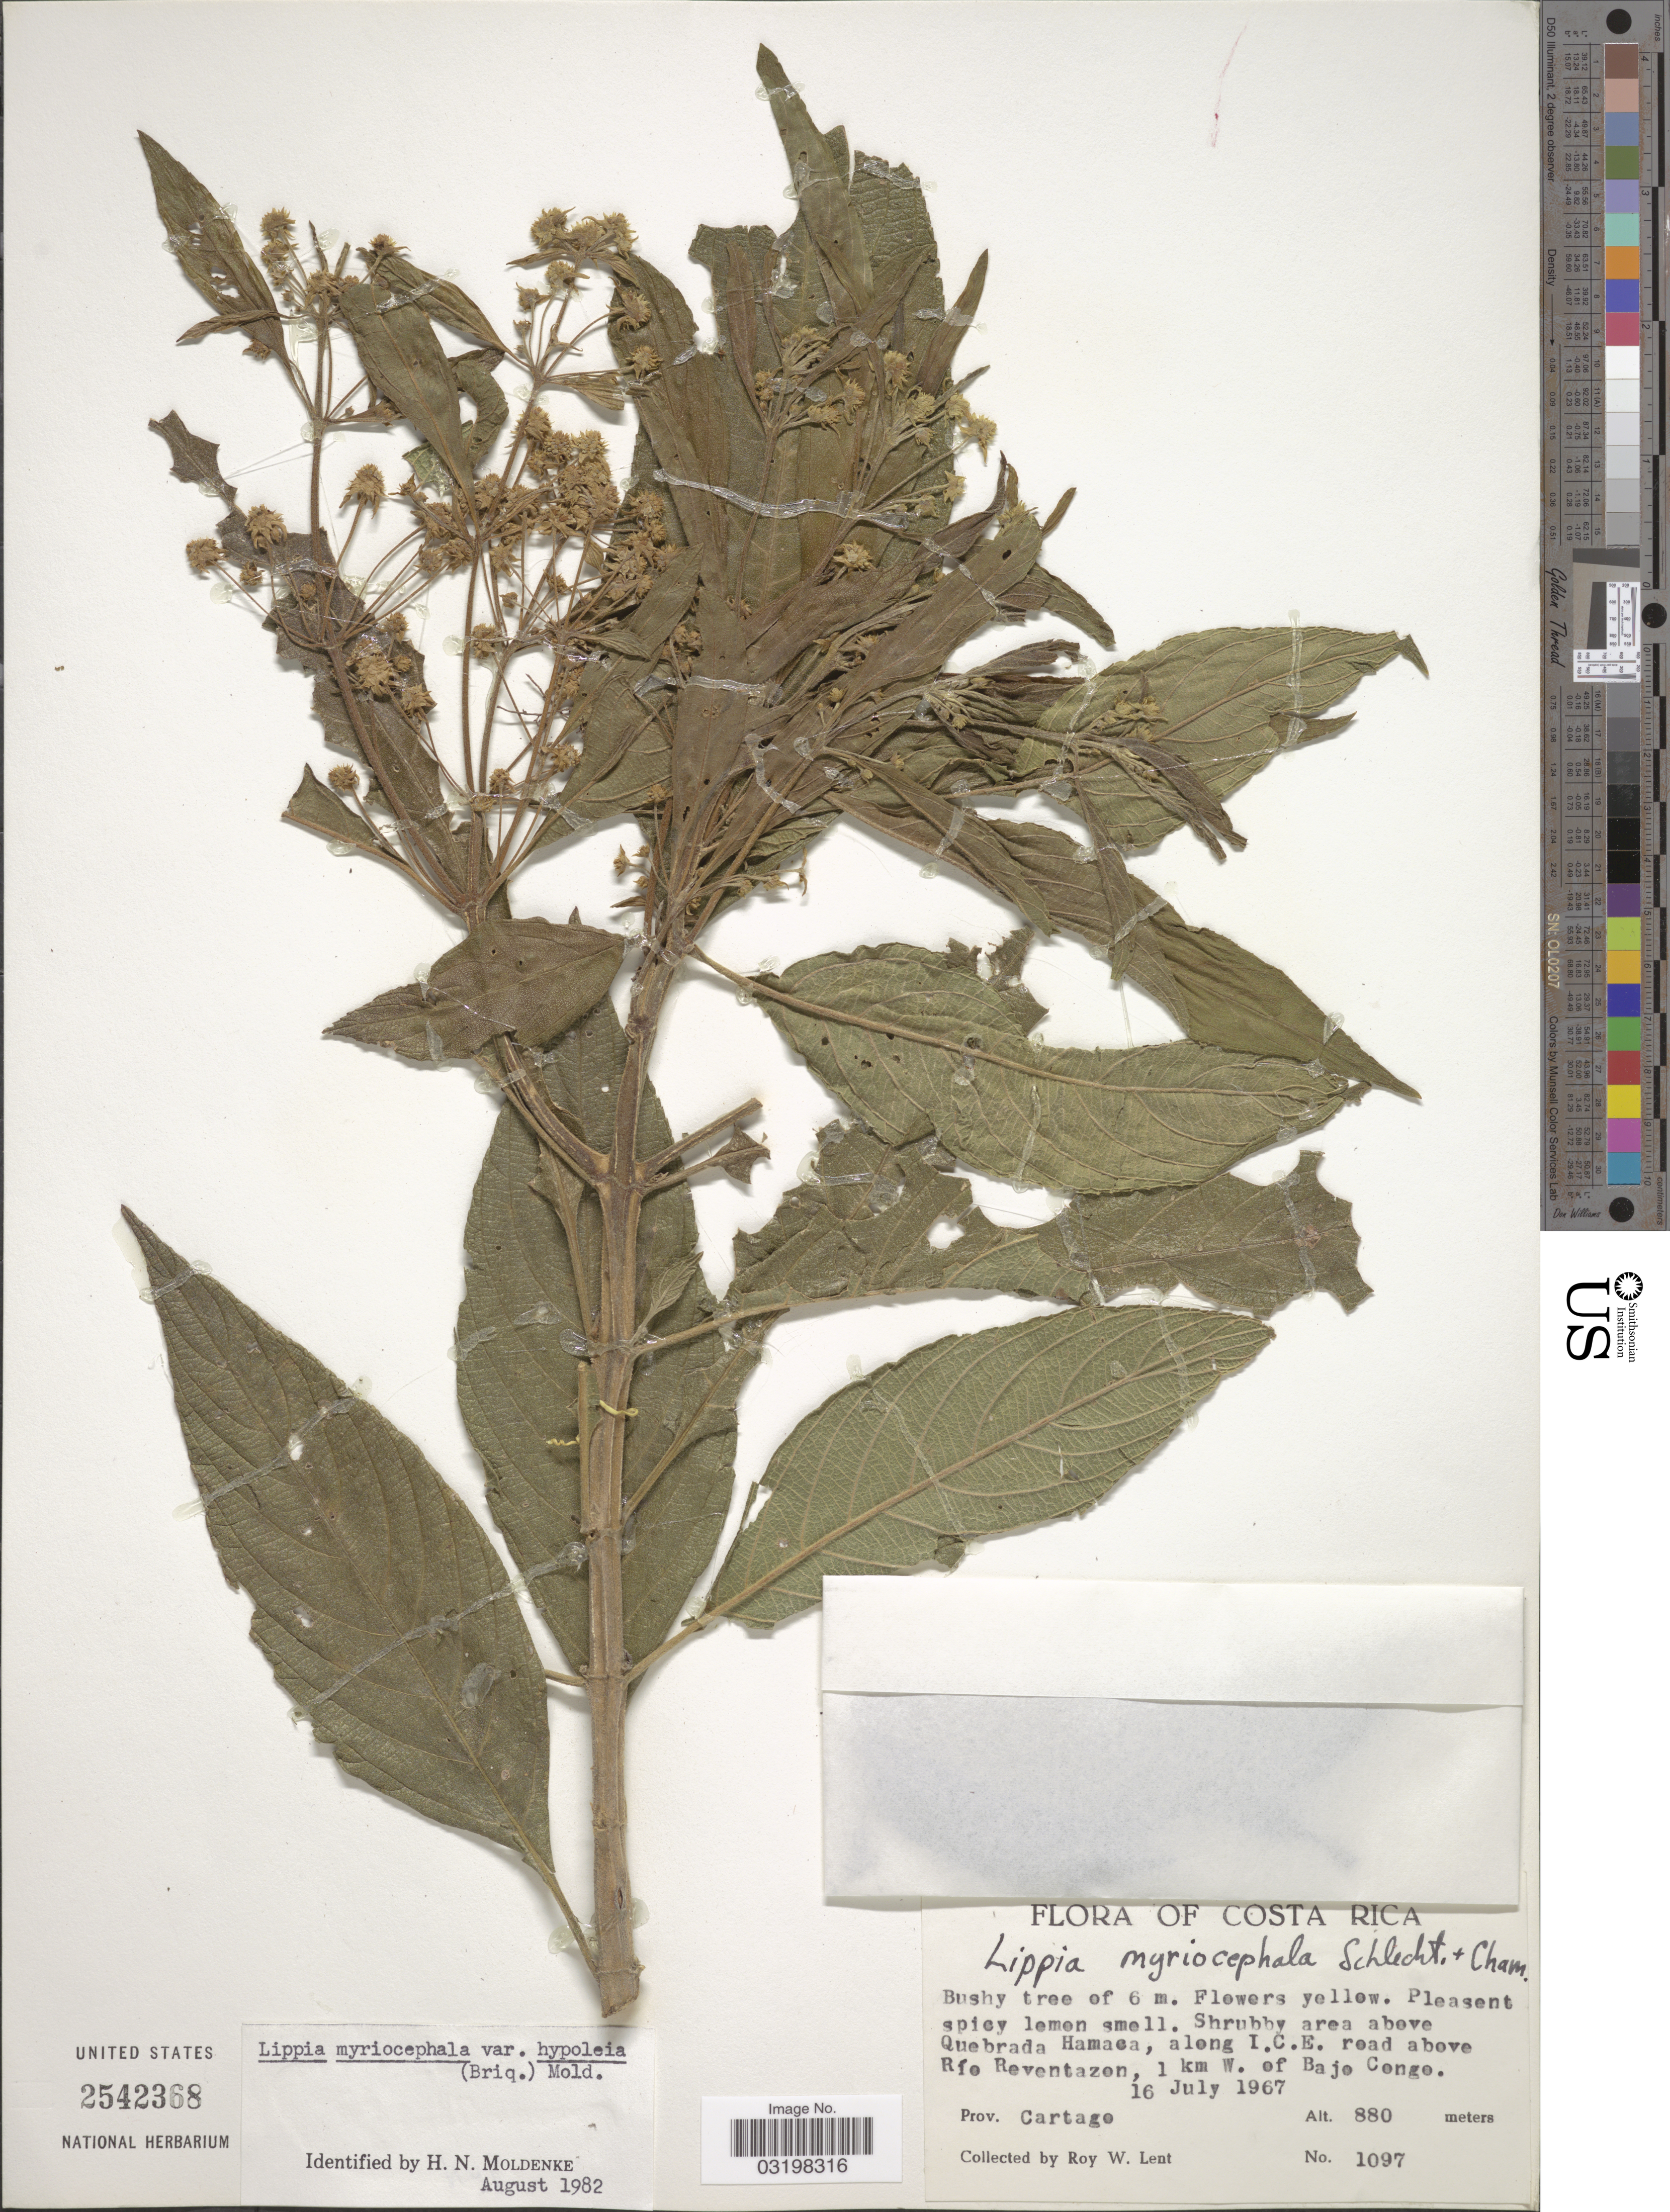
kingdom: Plantae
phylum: Tracheophyta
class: Magnoliopsida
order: Lamiales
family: Verbenaceae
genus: Lippia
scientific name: Lippia myriocephala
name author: Schltdl. & Cham.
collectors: R. W. Lent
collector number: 1097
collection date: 1967-07-16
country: Costa Rica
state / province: Cartago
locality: Shrubby area above Quebrada Hamaca, along I.C.E. road above Río Reventazon, 1 km. W. of Bajo Congo. Prov. Cartago.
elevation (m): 880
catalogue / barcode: US 2542368